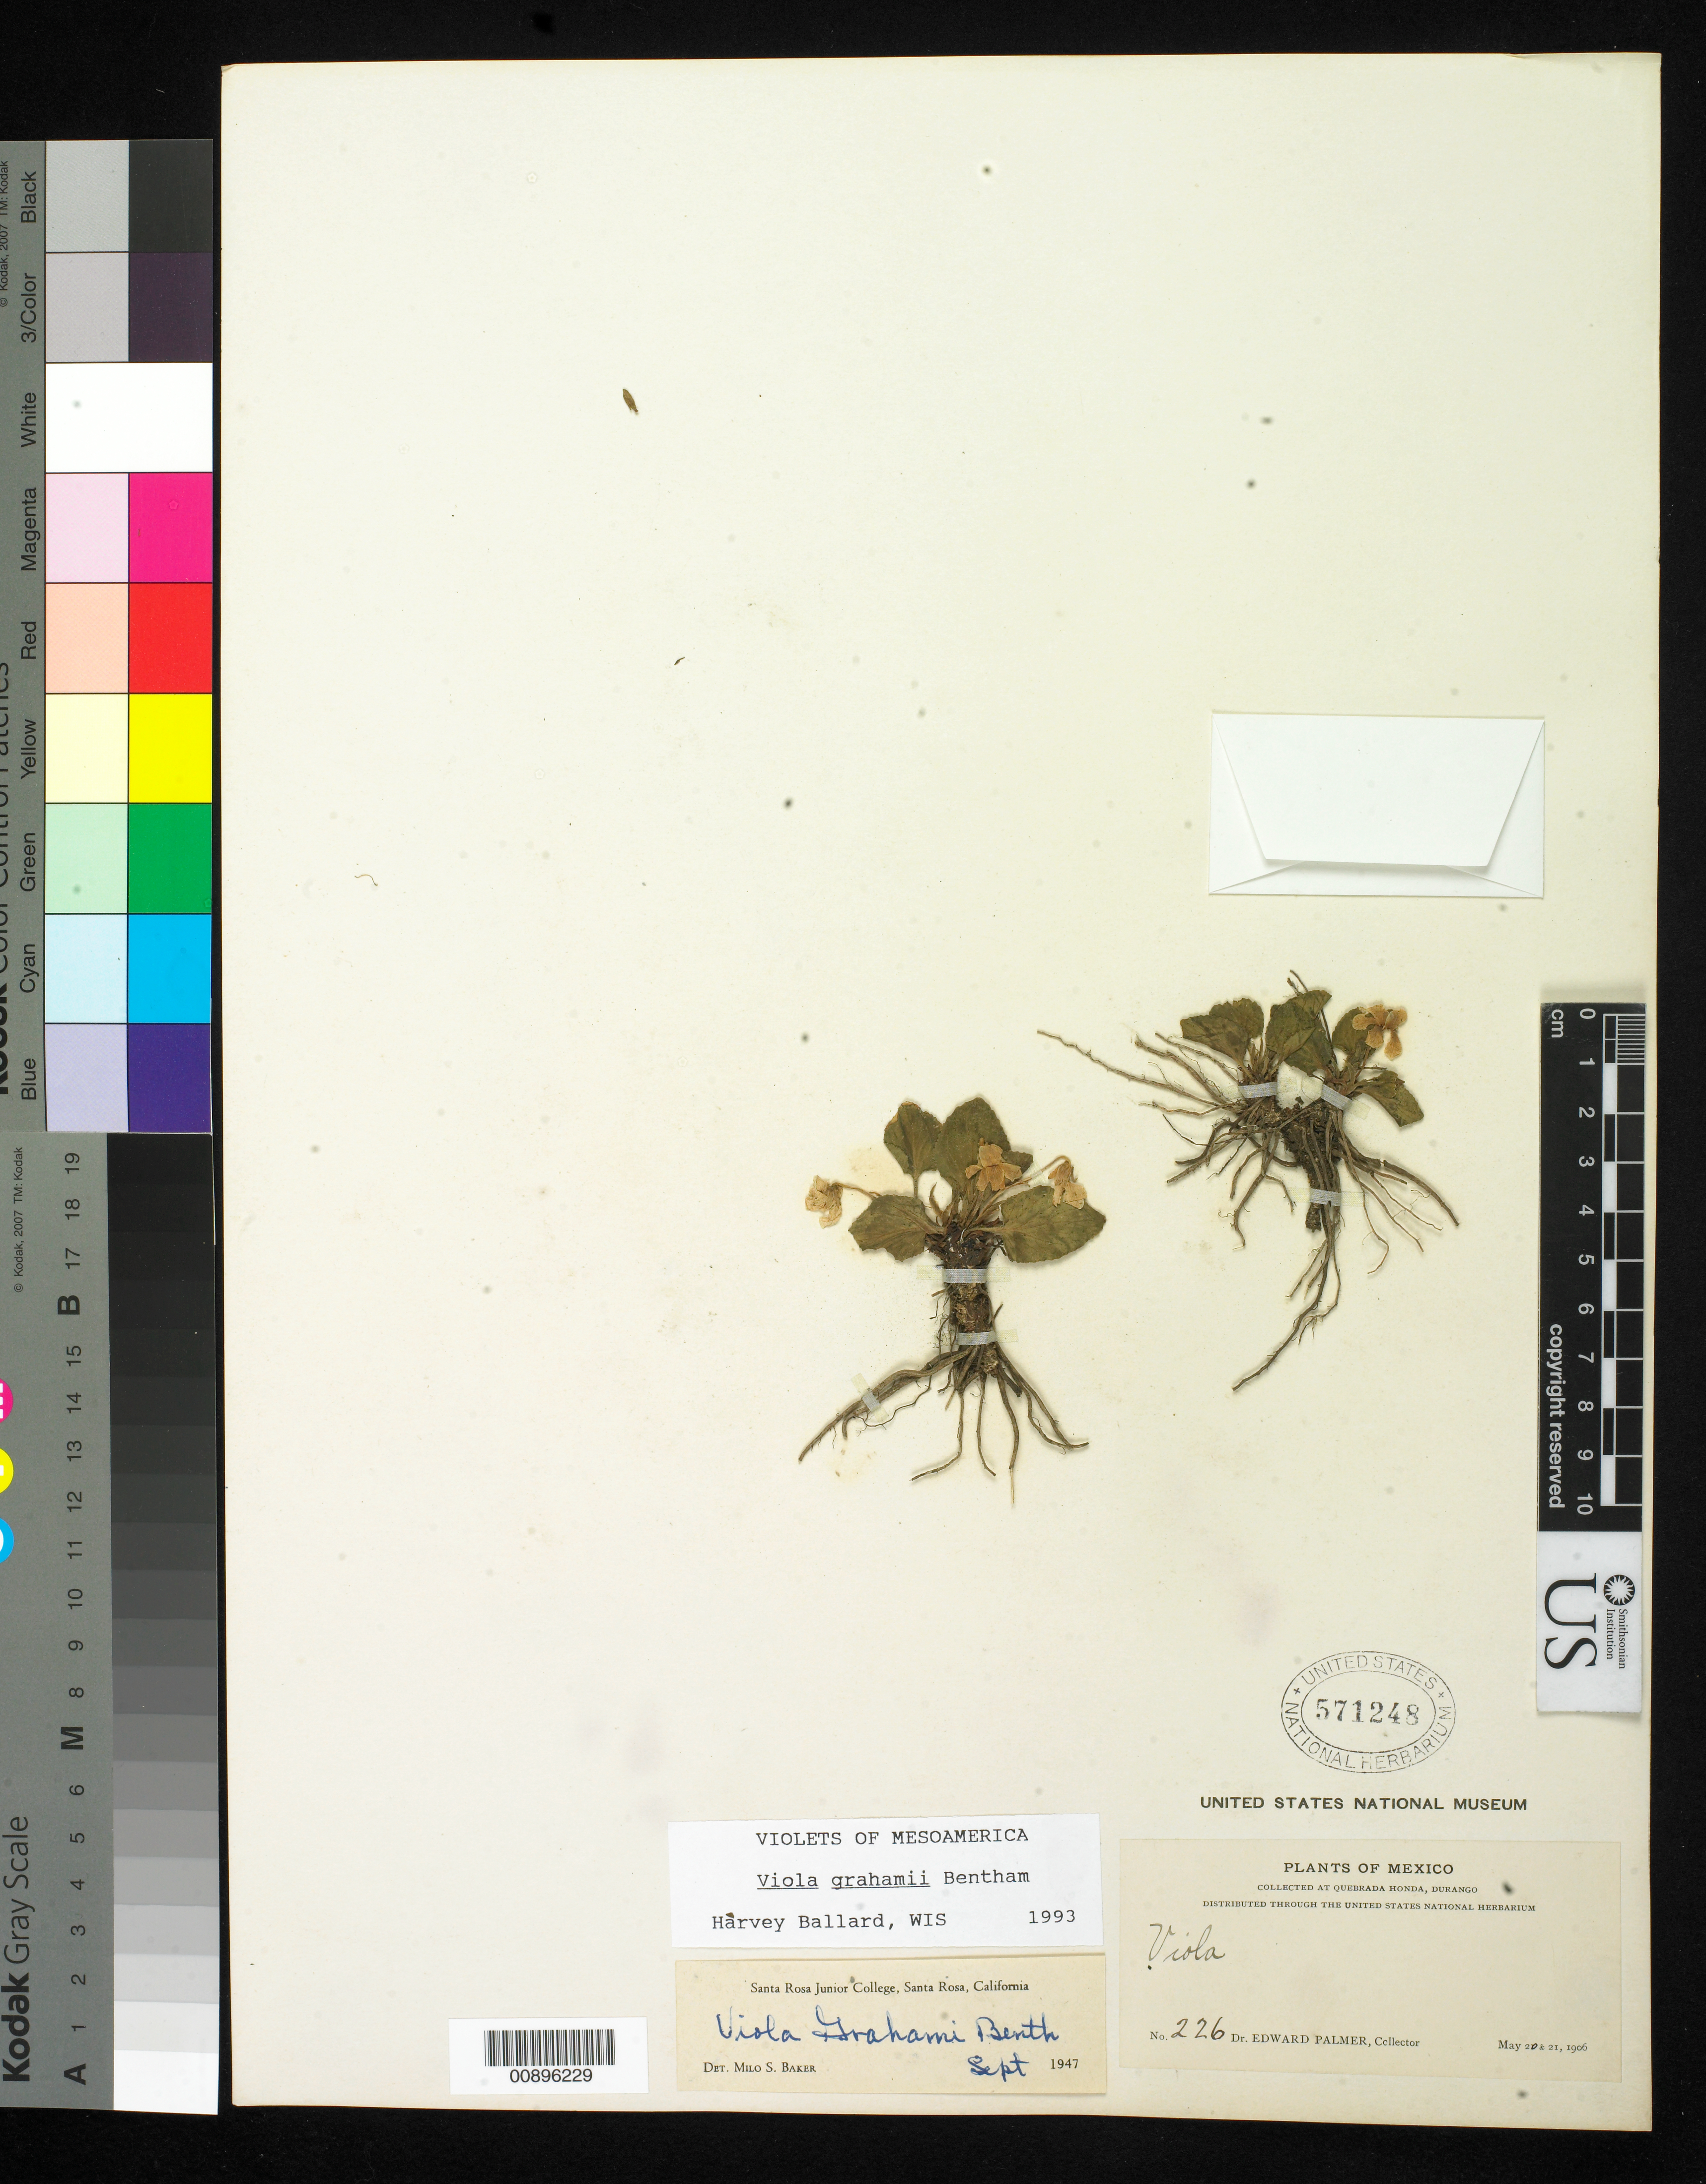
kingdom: Plantae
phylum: Tracheophyta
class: Magnoliopsida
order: Malpighiales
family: Violaceae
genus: Viola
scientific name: Viola grahamii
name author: Benth.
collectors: E. Palmer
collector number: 226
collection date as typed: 20 May 1906 to 21 May 1906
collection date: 1906-05-20/1906-05-21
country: Mexico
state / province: Durango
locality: Quebrada Honda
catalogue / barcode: US 571248